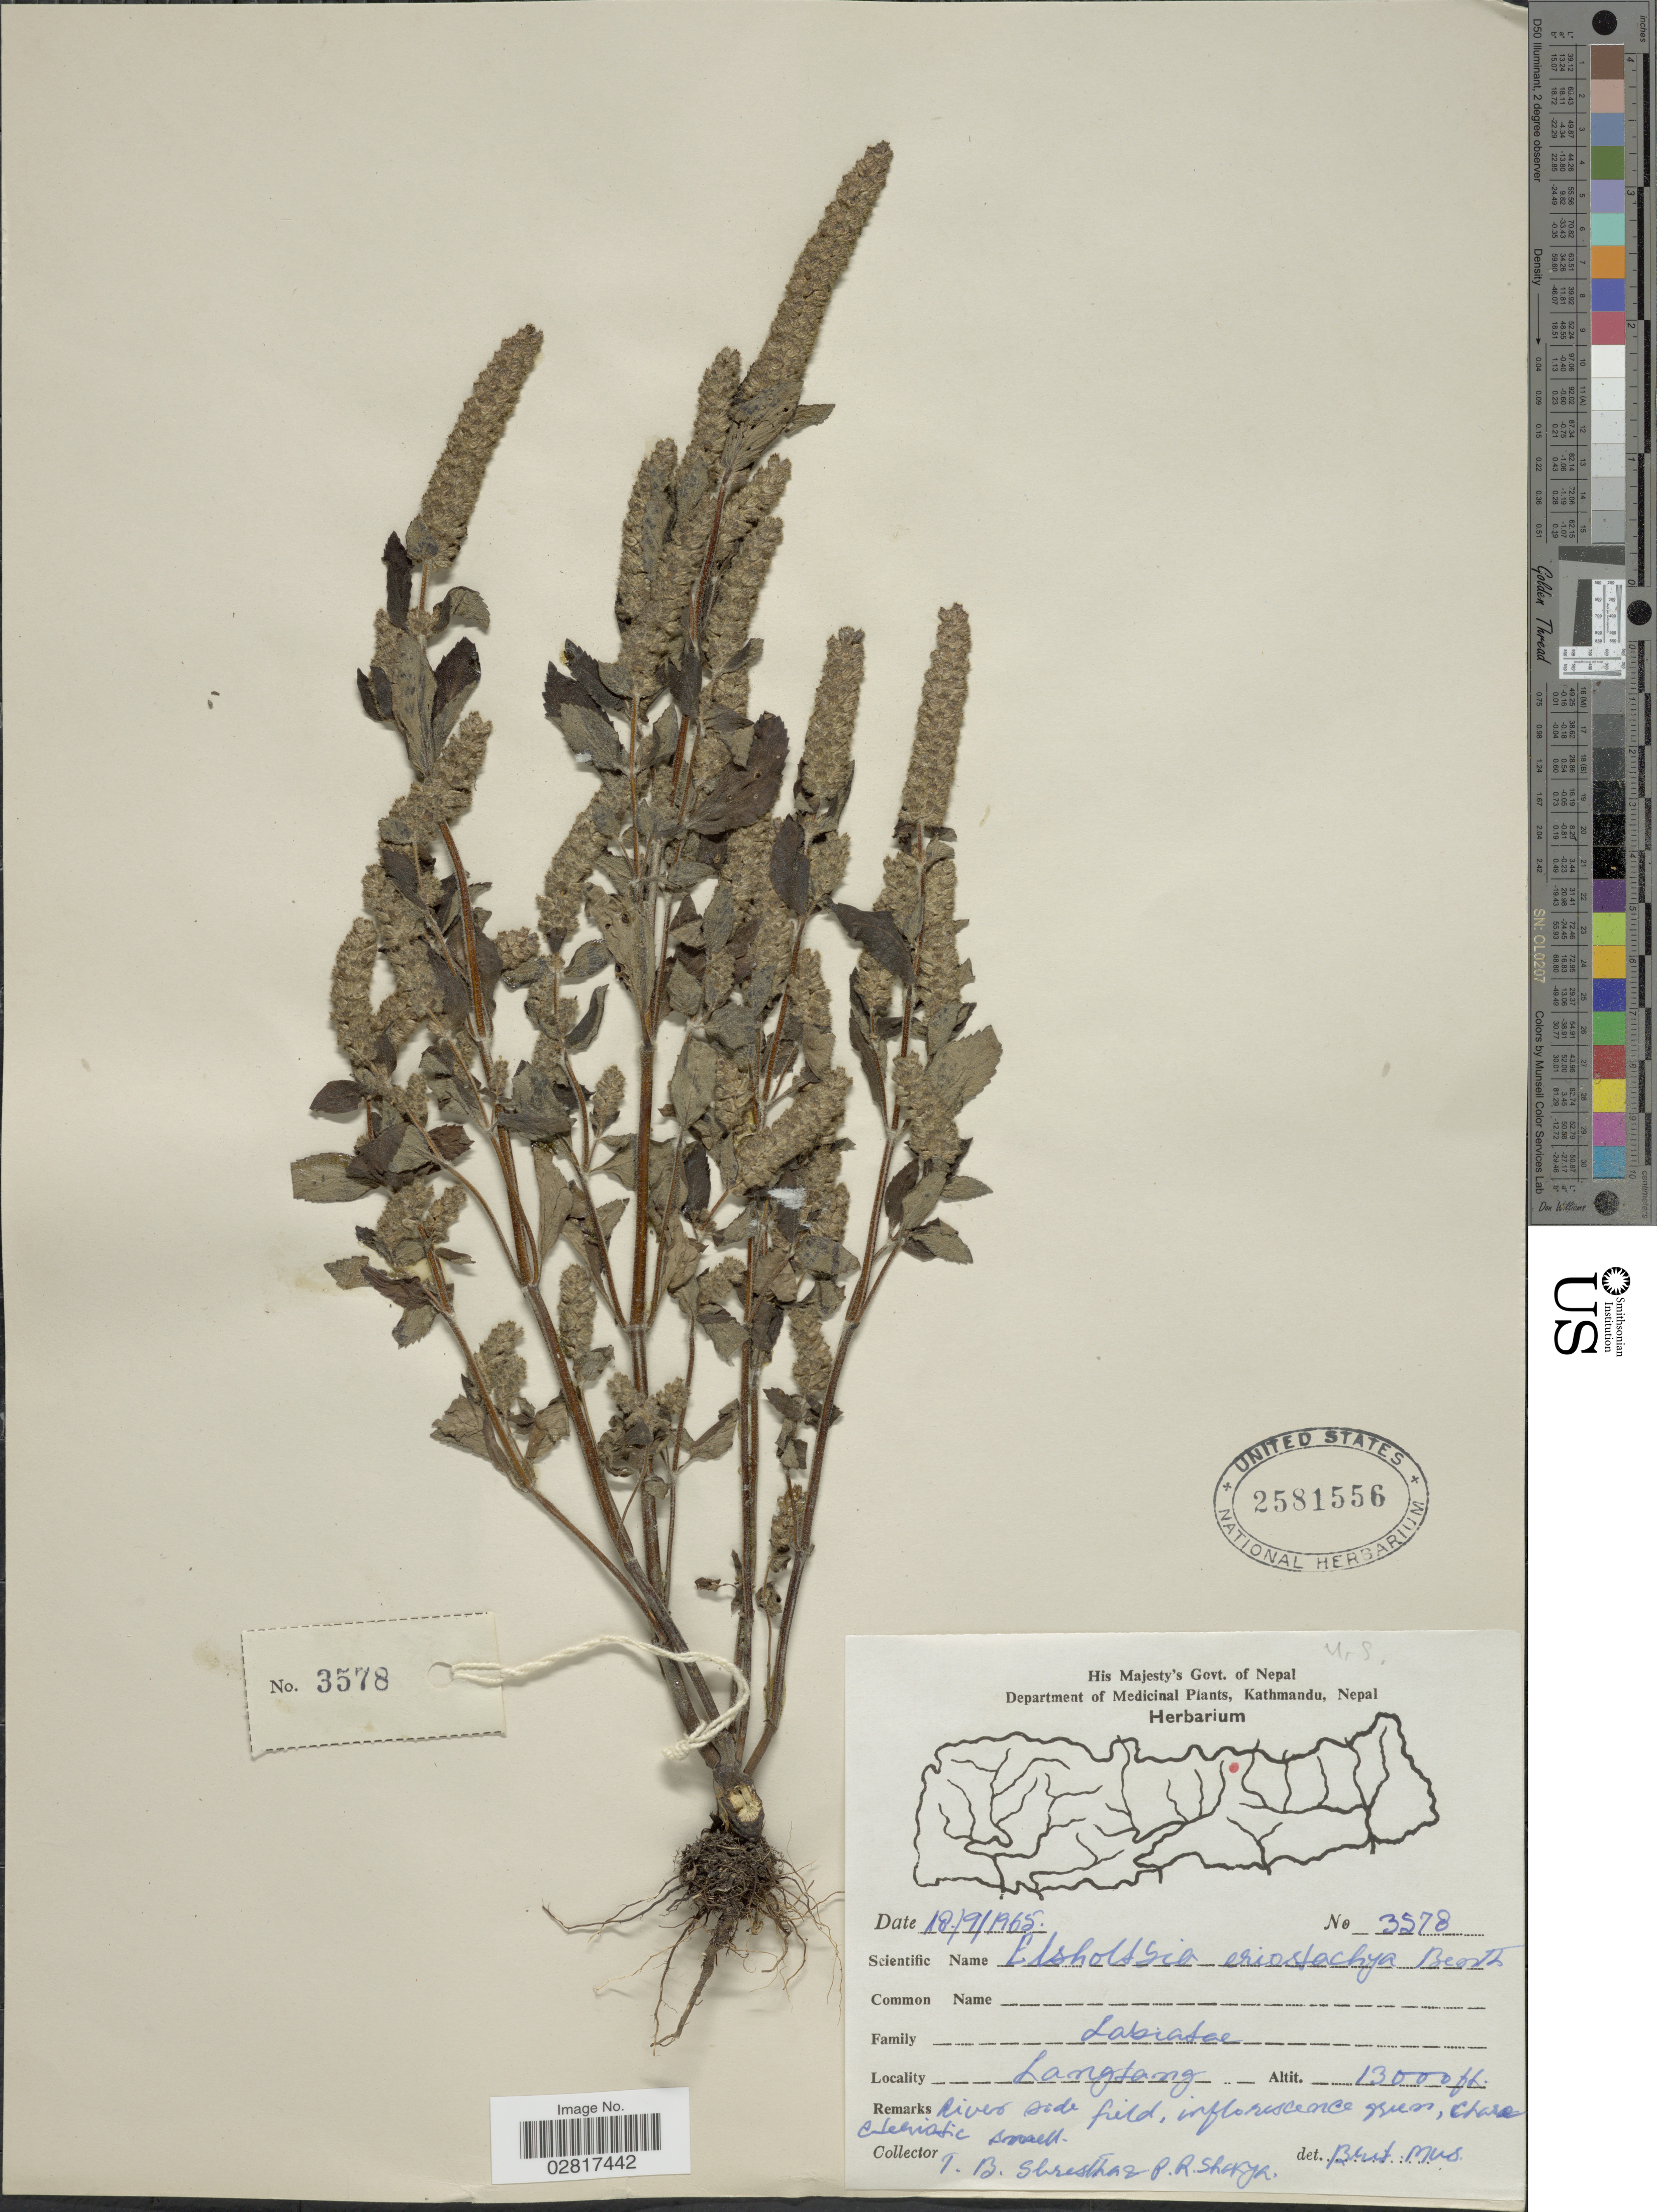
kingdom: Plantae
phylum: Tracheophyta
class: Magnoliopsida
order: Lamiales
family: Lamiaceae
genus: Elsholtzia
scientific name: Elsholtzia eriostachya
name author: (Benth.) Benth.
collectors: T. B. Shrestha & P. Sakya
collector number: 3578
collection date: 1965-09-18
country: Nepal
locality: Langtang. River side field.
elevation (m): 3962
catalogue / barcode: US 2581556